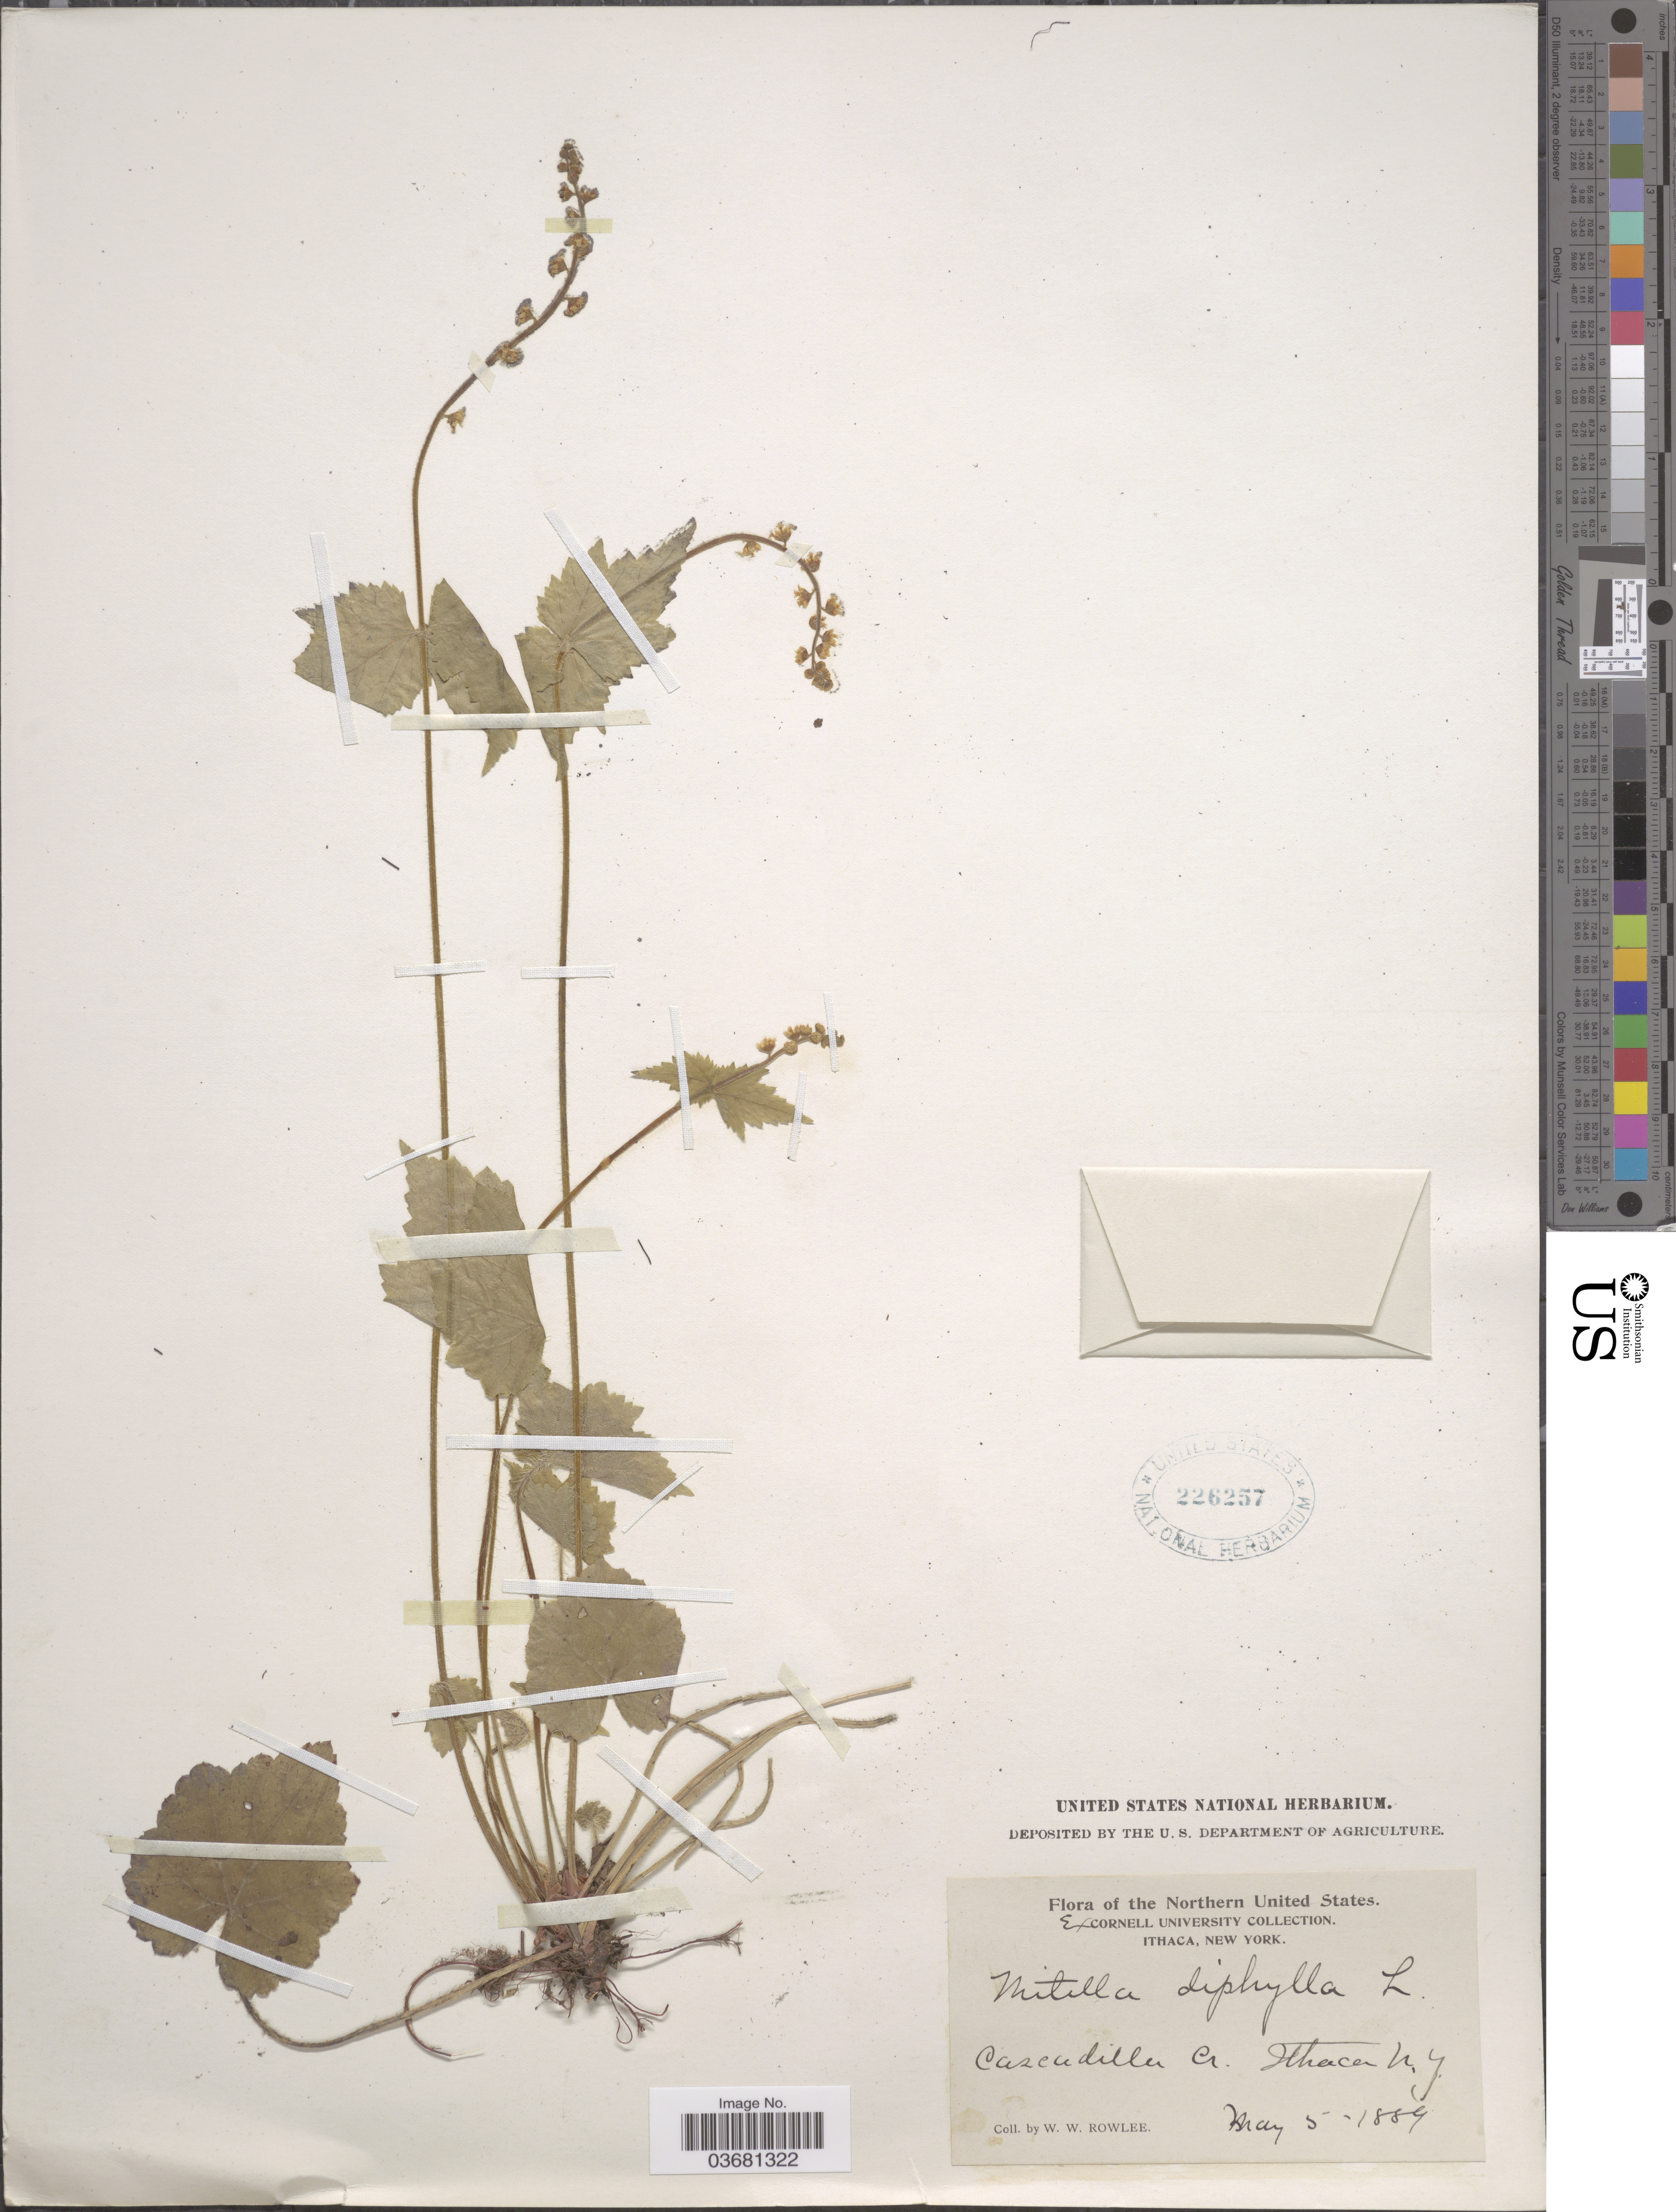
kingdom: Plantae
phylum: Tracheophyta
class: Magnoliopsida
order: Saxifragales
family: Saxifragaceae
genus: Mitella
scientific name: Mitella diphylla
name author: L.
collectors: W. W. Rowlee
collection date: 1889-05-05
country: United States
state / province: New York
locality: The Northern United States. Ithaca. Cascadilla Cr.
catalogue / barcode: US 226257